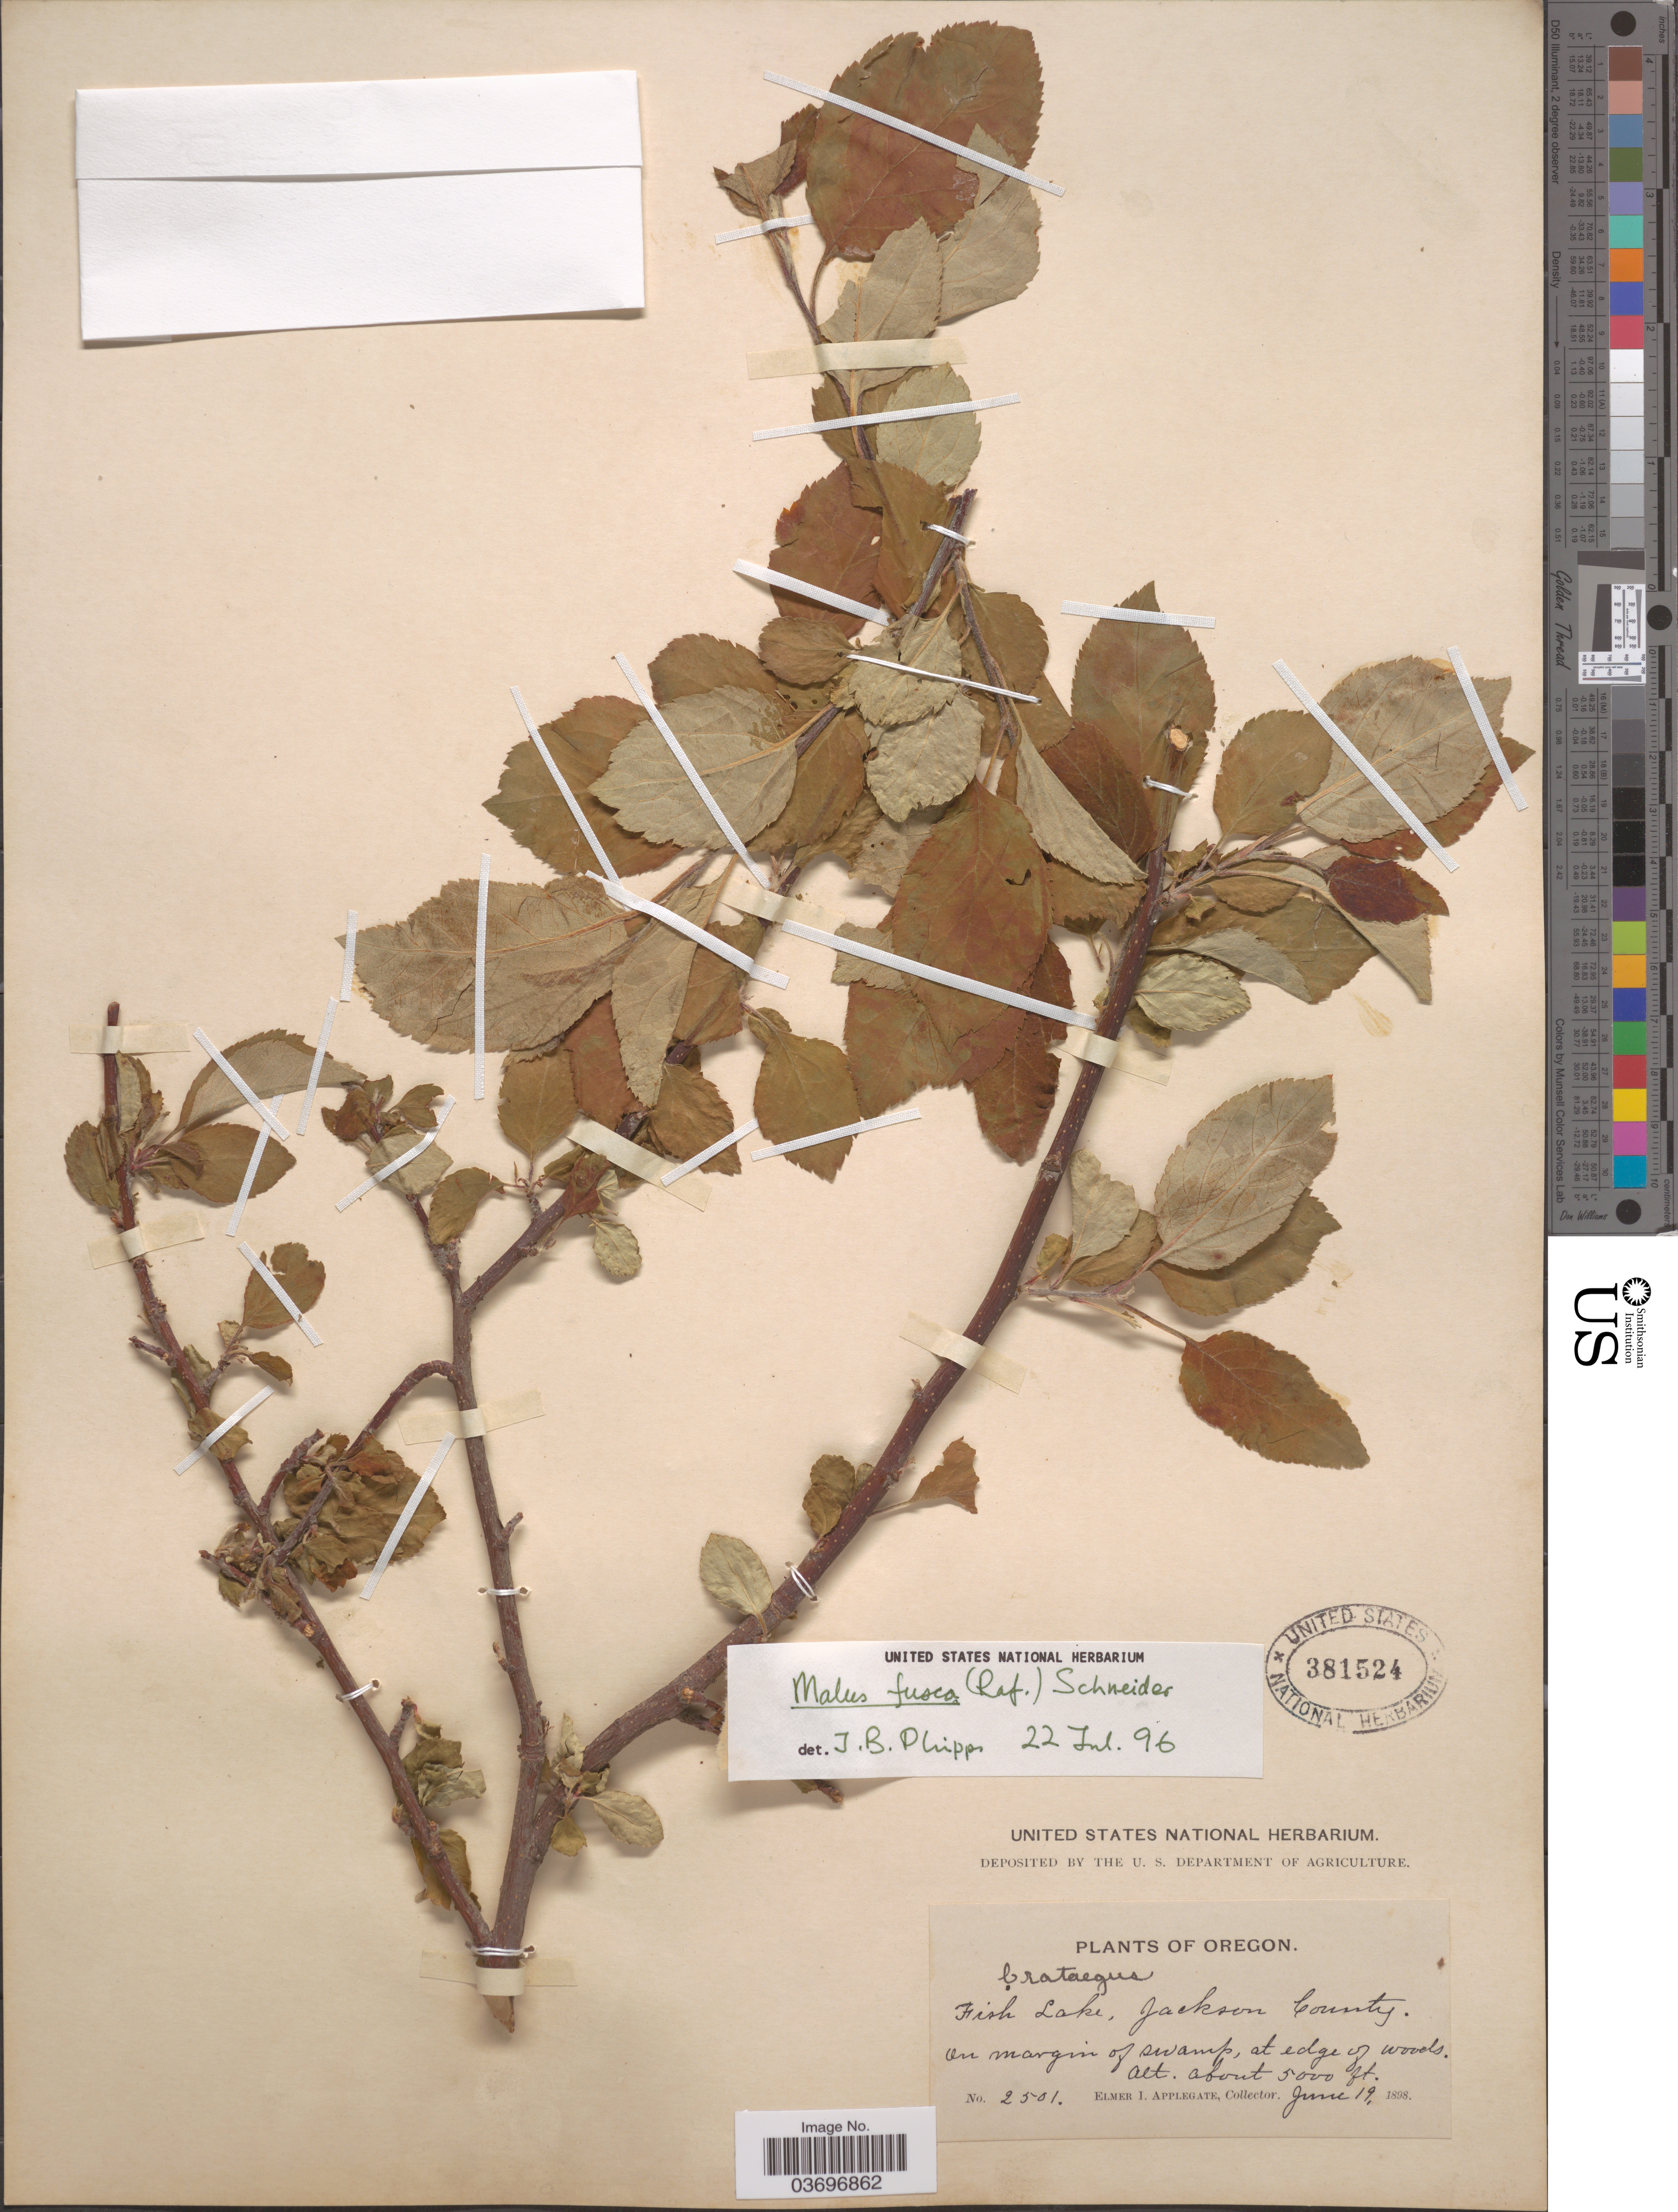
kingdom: Plantae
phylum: Tracheophyta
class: Magnoliopsida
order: Rosales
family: Rosaceae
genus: Malus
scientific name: Malus fusca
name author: (Raf.) C.K. Schneid.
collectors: E. I. Applegate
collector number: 2501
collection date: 1898-06-19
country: United States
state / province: Oregon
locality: Fish Lake, Jackson County.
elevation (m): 1524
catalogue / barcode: US 381524